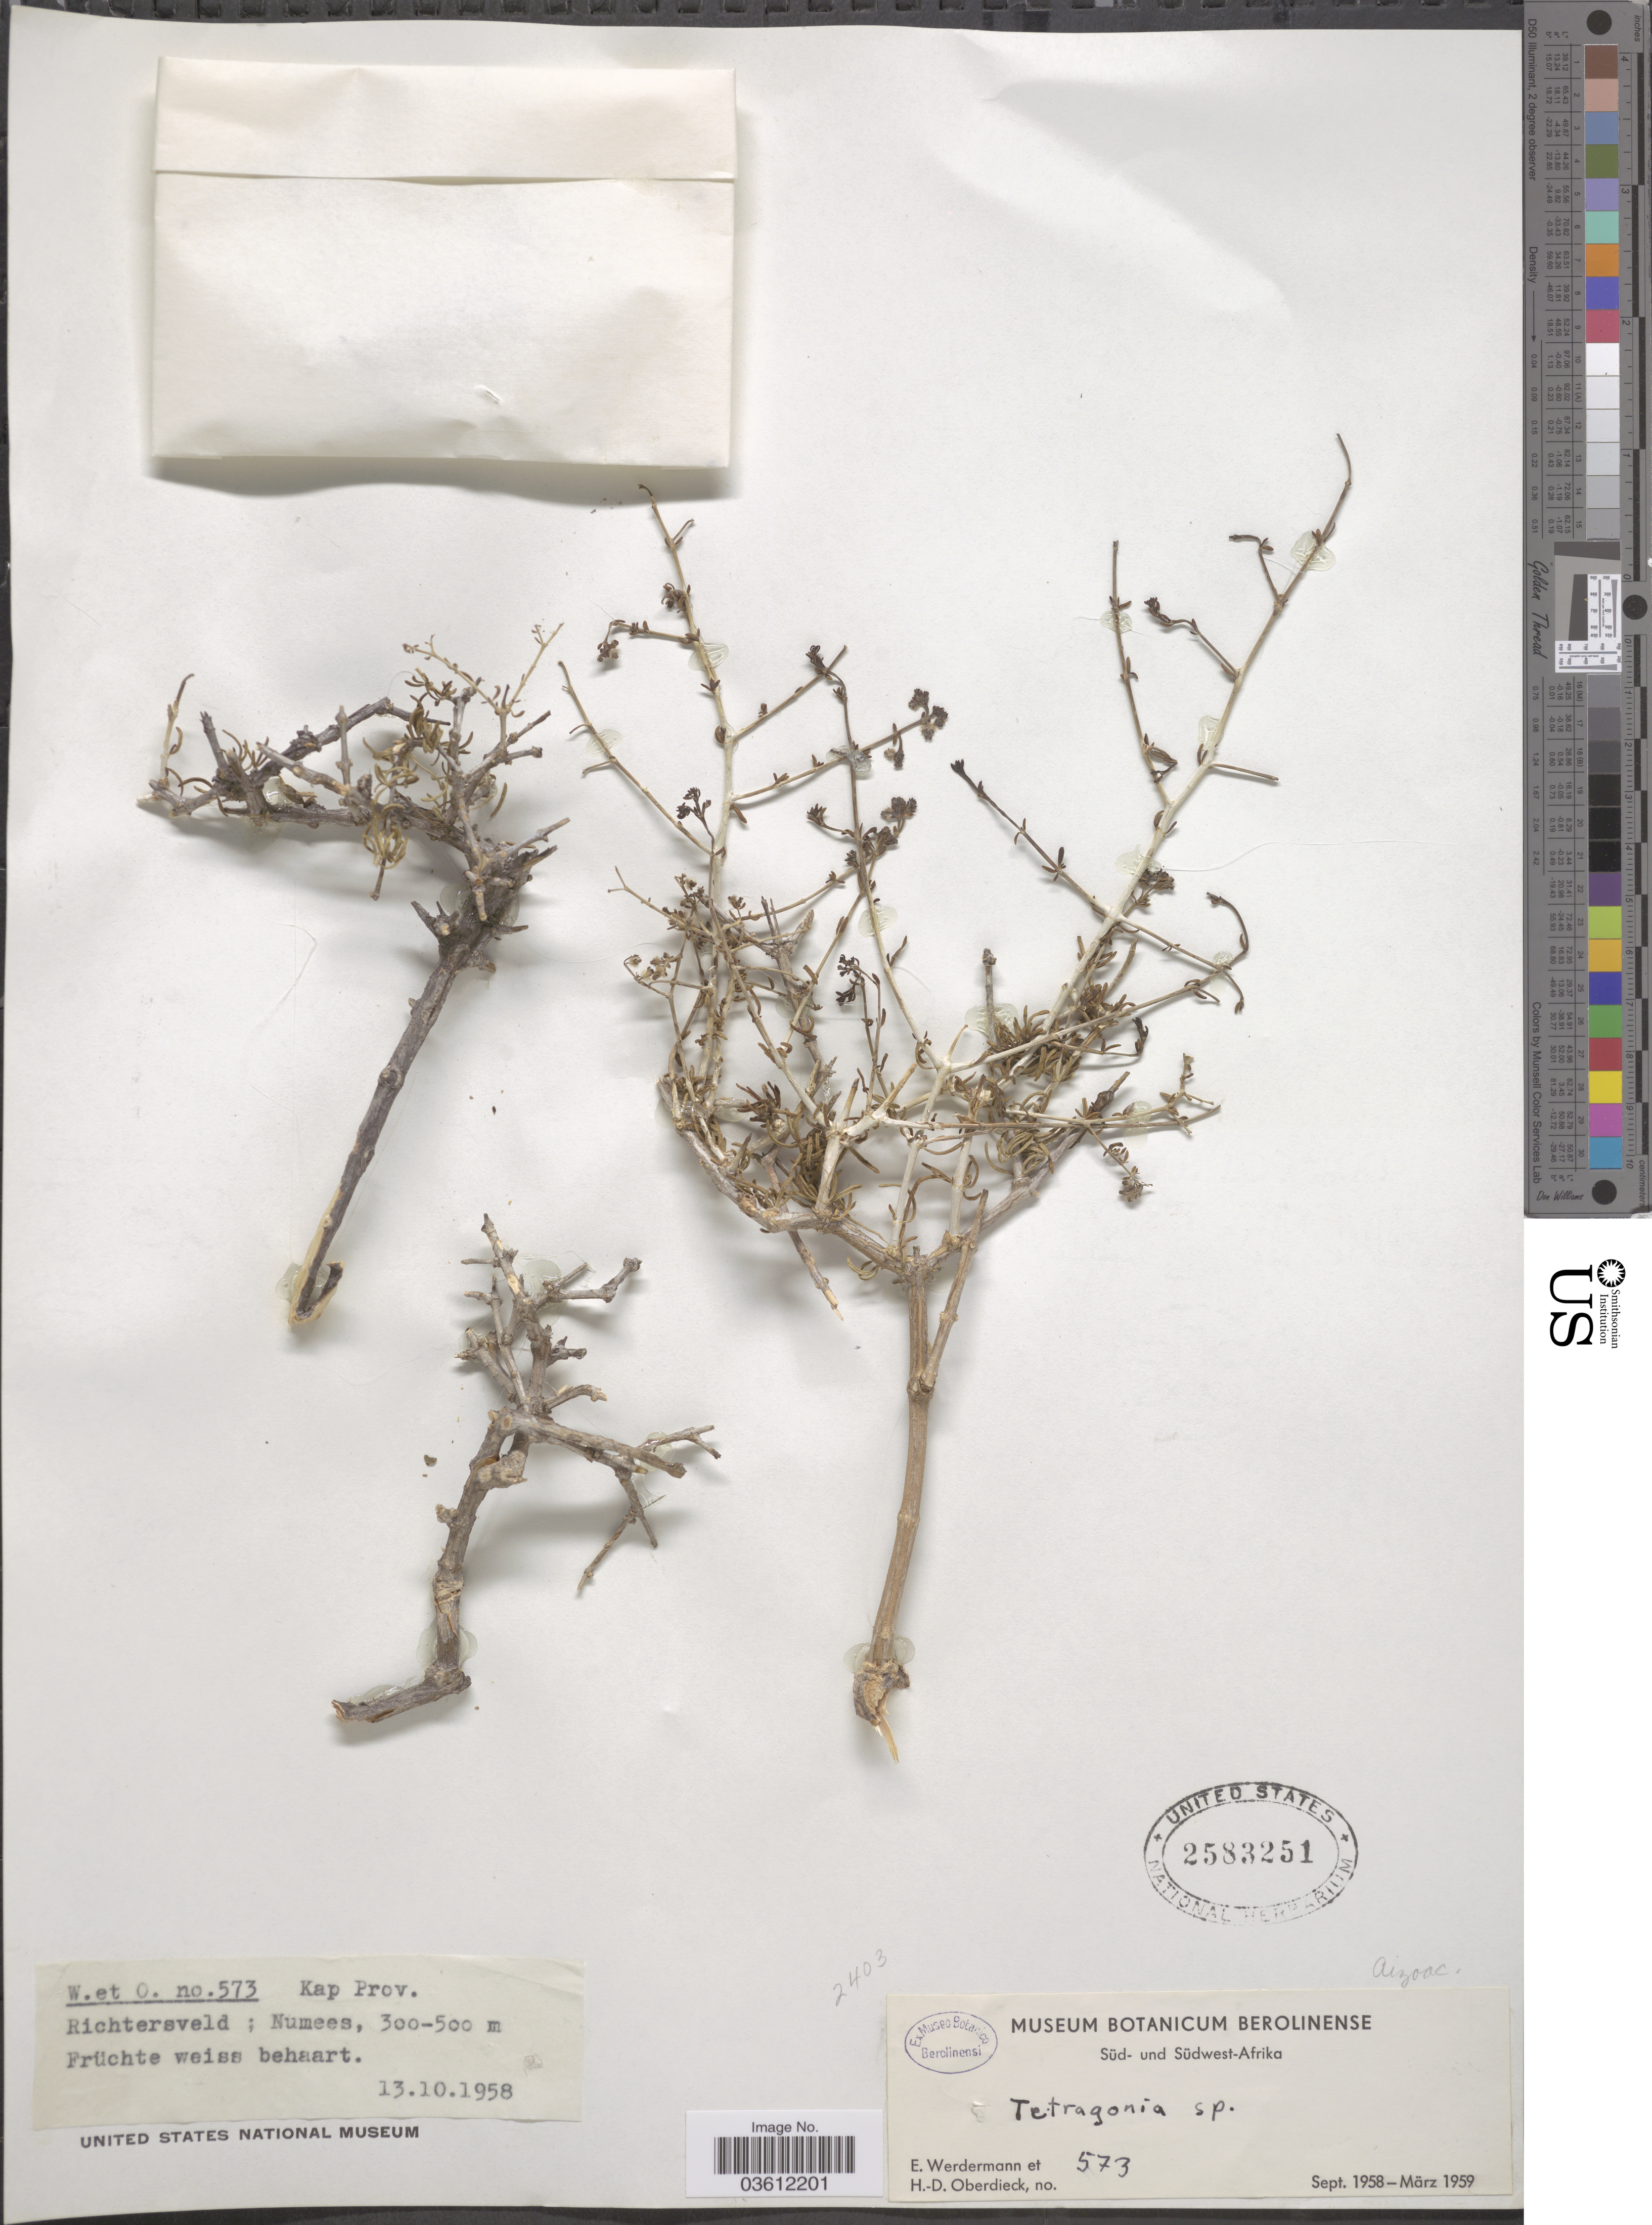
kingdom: Plantae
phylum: Tracheophyta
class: Magnoliopsida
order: Caryophyllales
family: Aizoaceae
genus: Tetragonia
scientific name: Tetragonia sp.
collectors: E. Werdermann & H. Oberdieck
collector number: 573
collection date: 1958-10-13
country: South Africa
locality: Süd-Afrika. Kap Prov. Richtersveld; Numees.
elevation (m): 300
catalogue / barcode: US 2583251